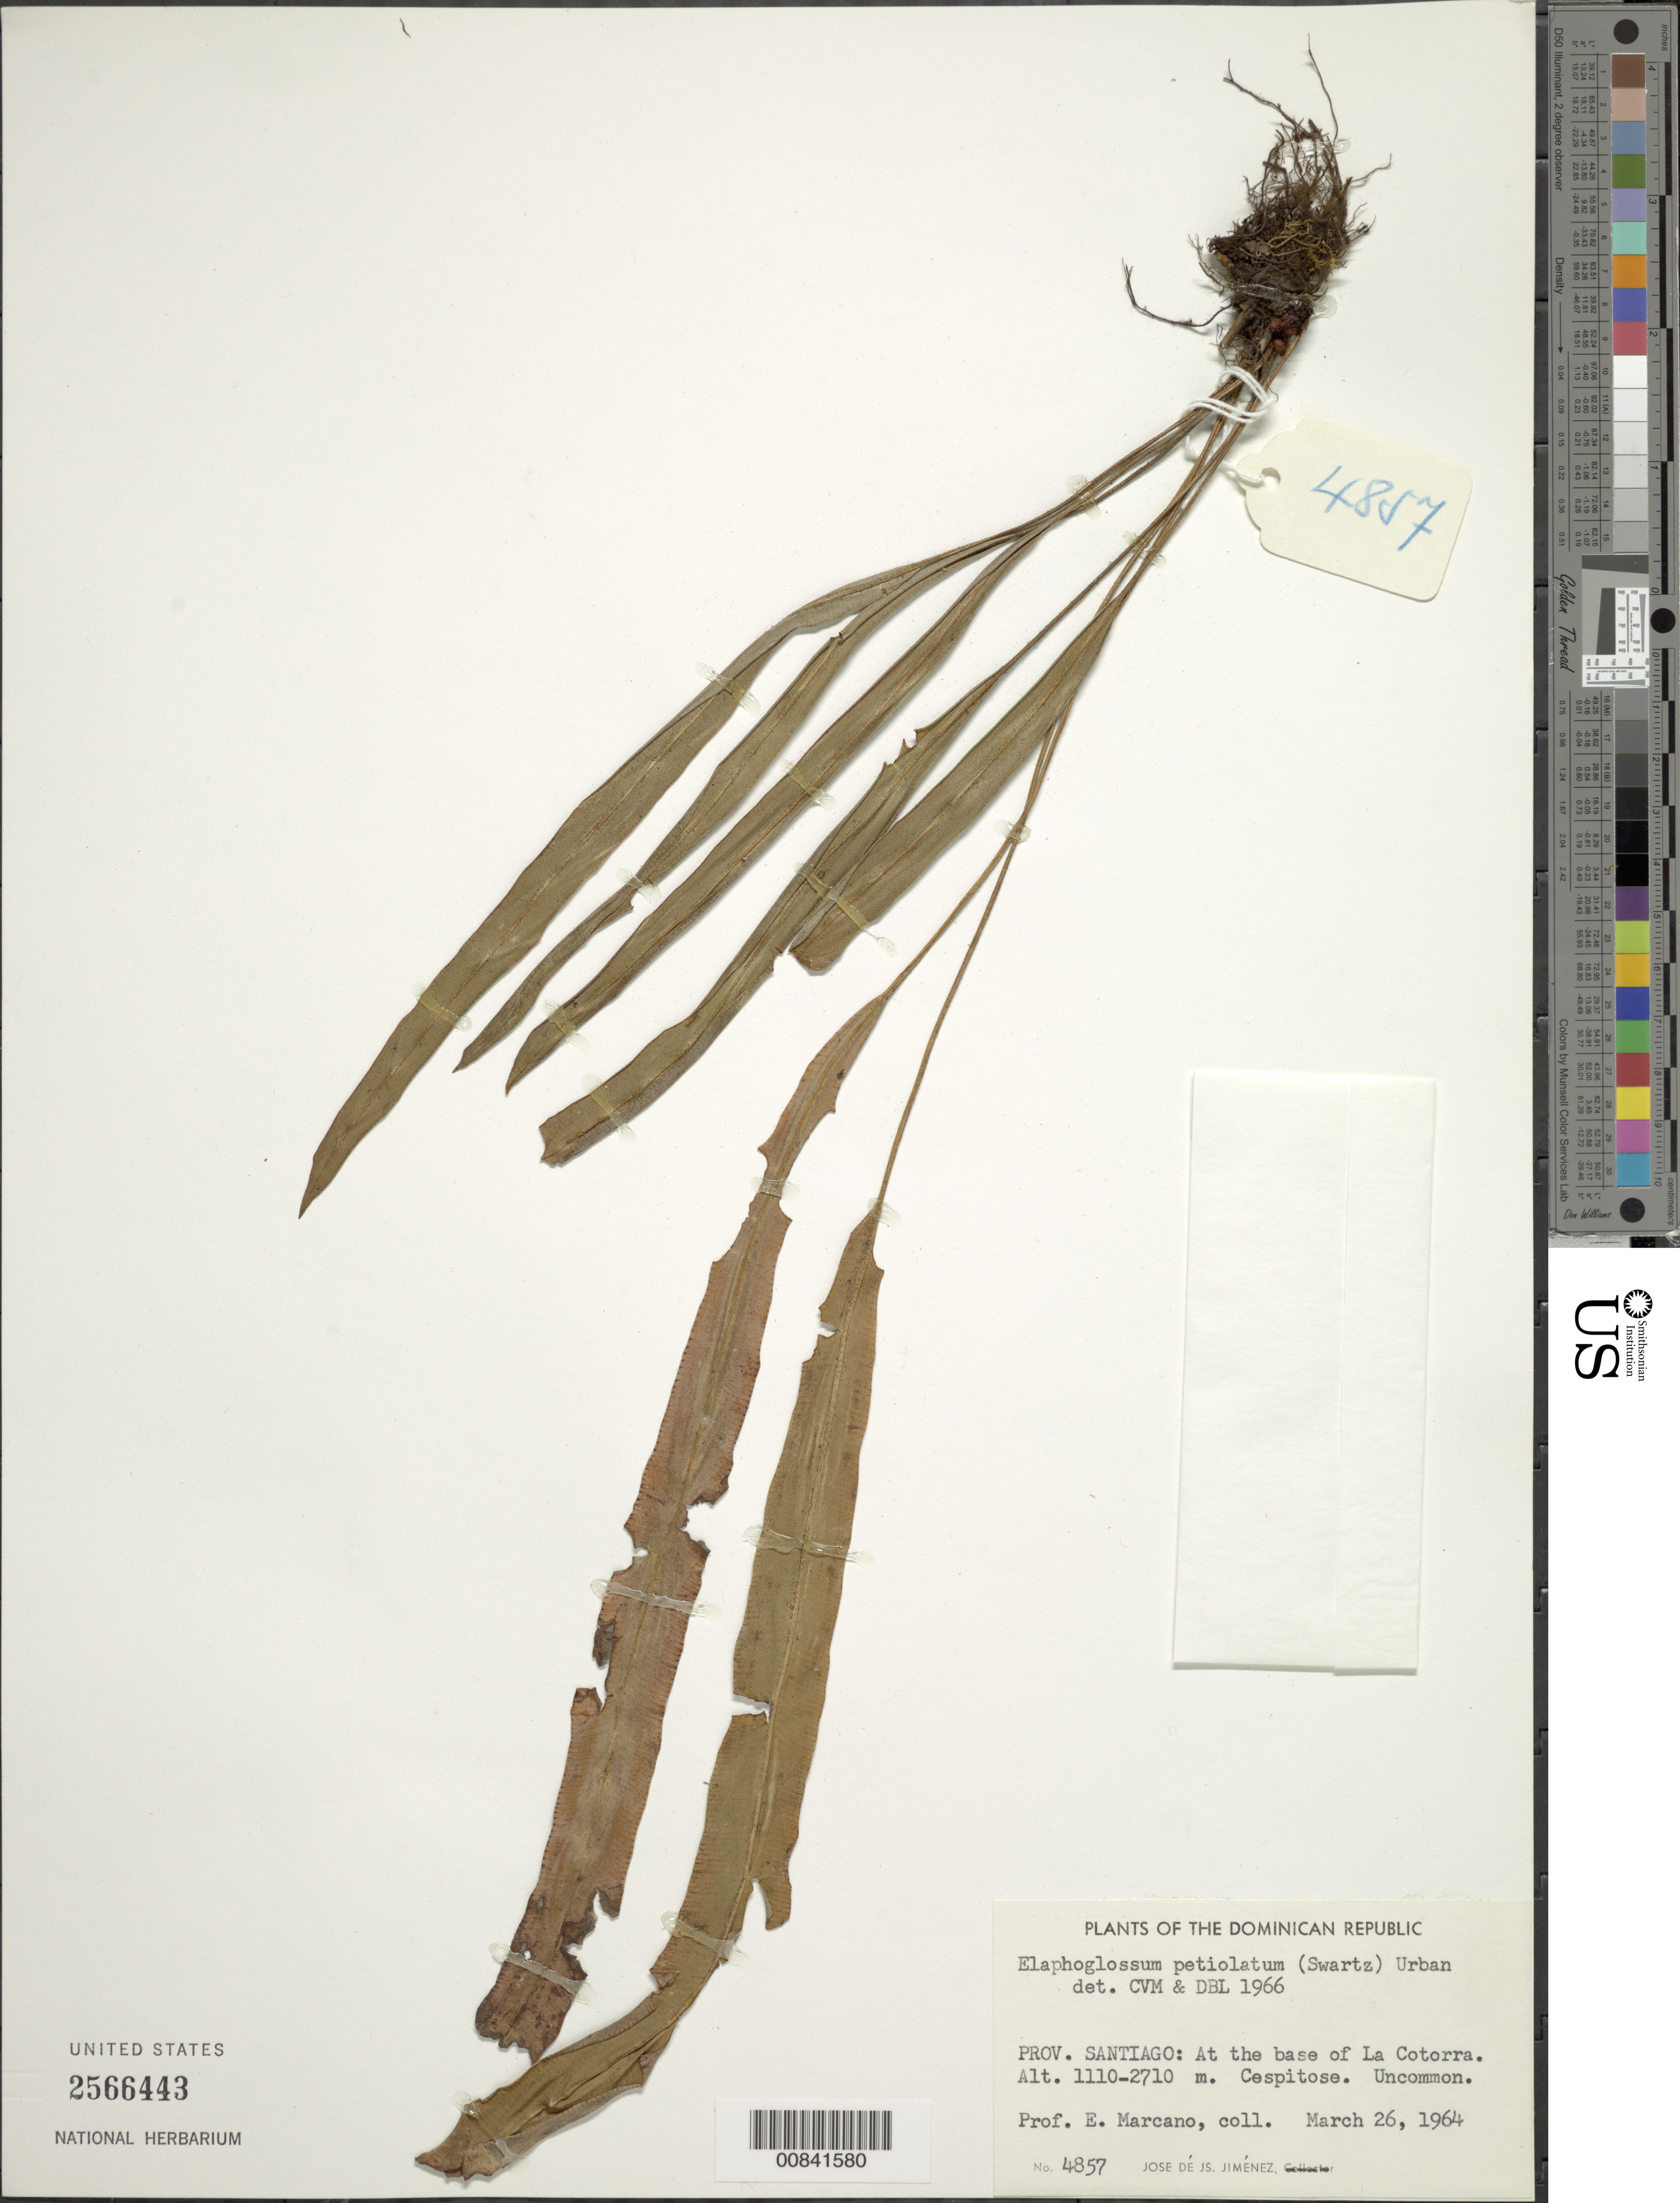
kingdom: Plantae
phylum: Tracheophyta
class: Polypodiopsida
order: Polypodiales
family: Dryopteridaceae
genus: Elaphoglossum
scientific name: Elaphoglossum peltatum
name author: (Sw.) Urb.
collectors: E. J. Marcano F.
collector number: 4857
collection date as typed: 26 Mar 1964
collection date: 1964-03-26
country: Dominican Republic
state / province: Santiago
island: Hispaniola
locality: La Cotorra, at base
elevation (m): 1110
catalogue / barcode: US 2566443